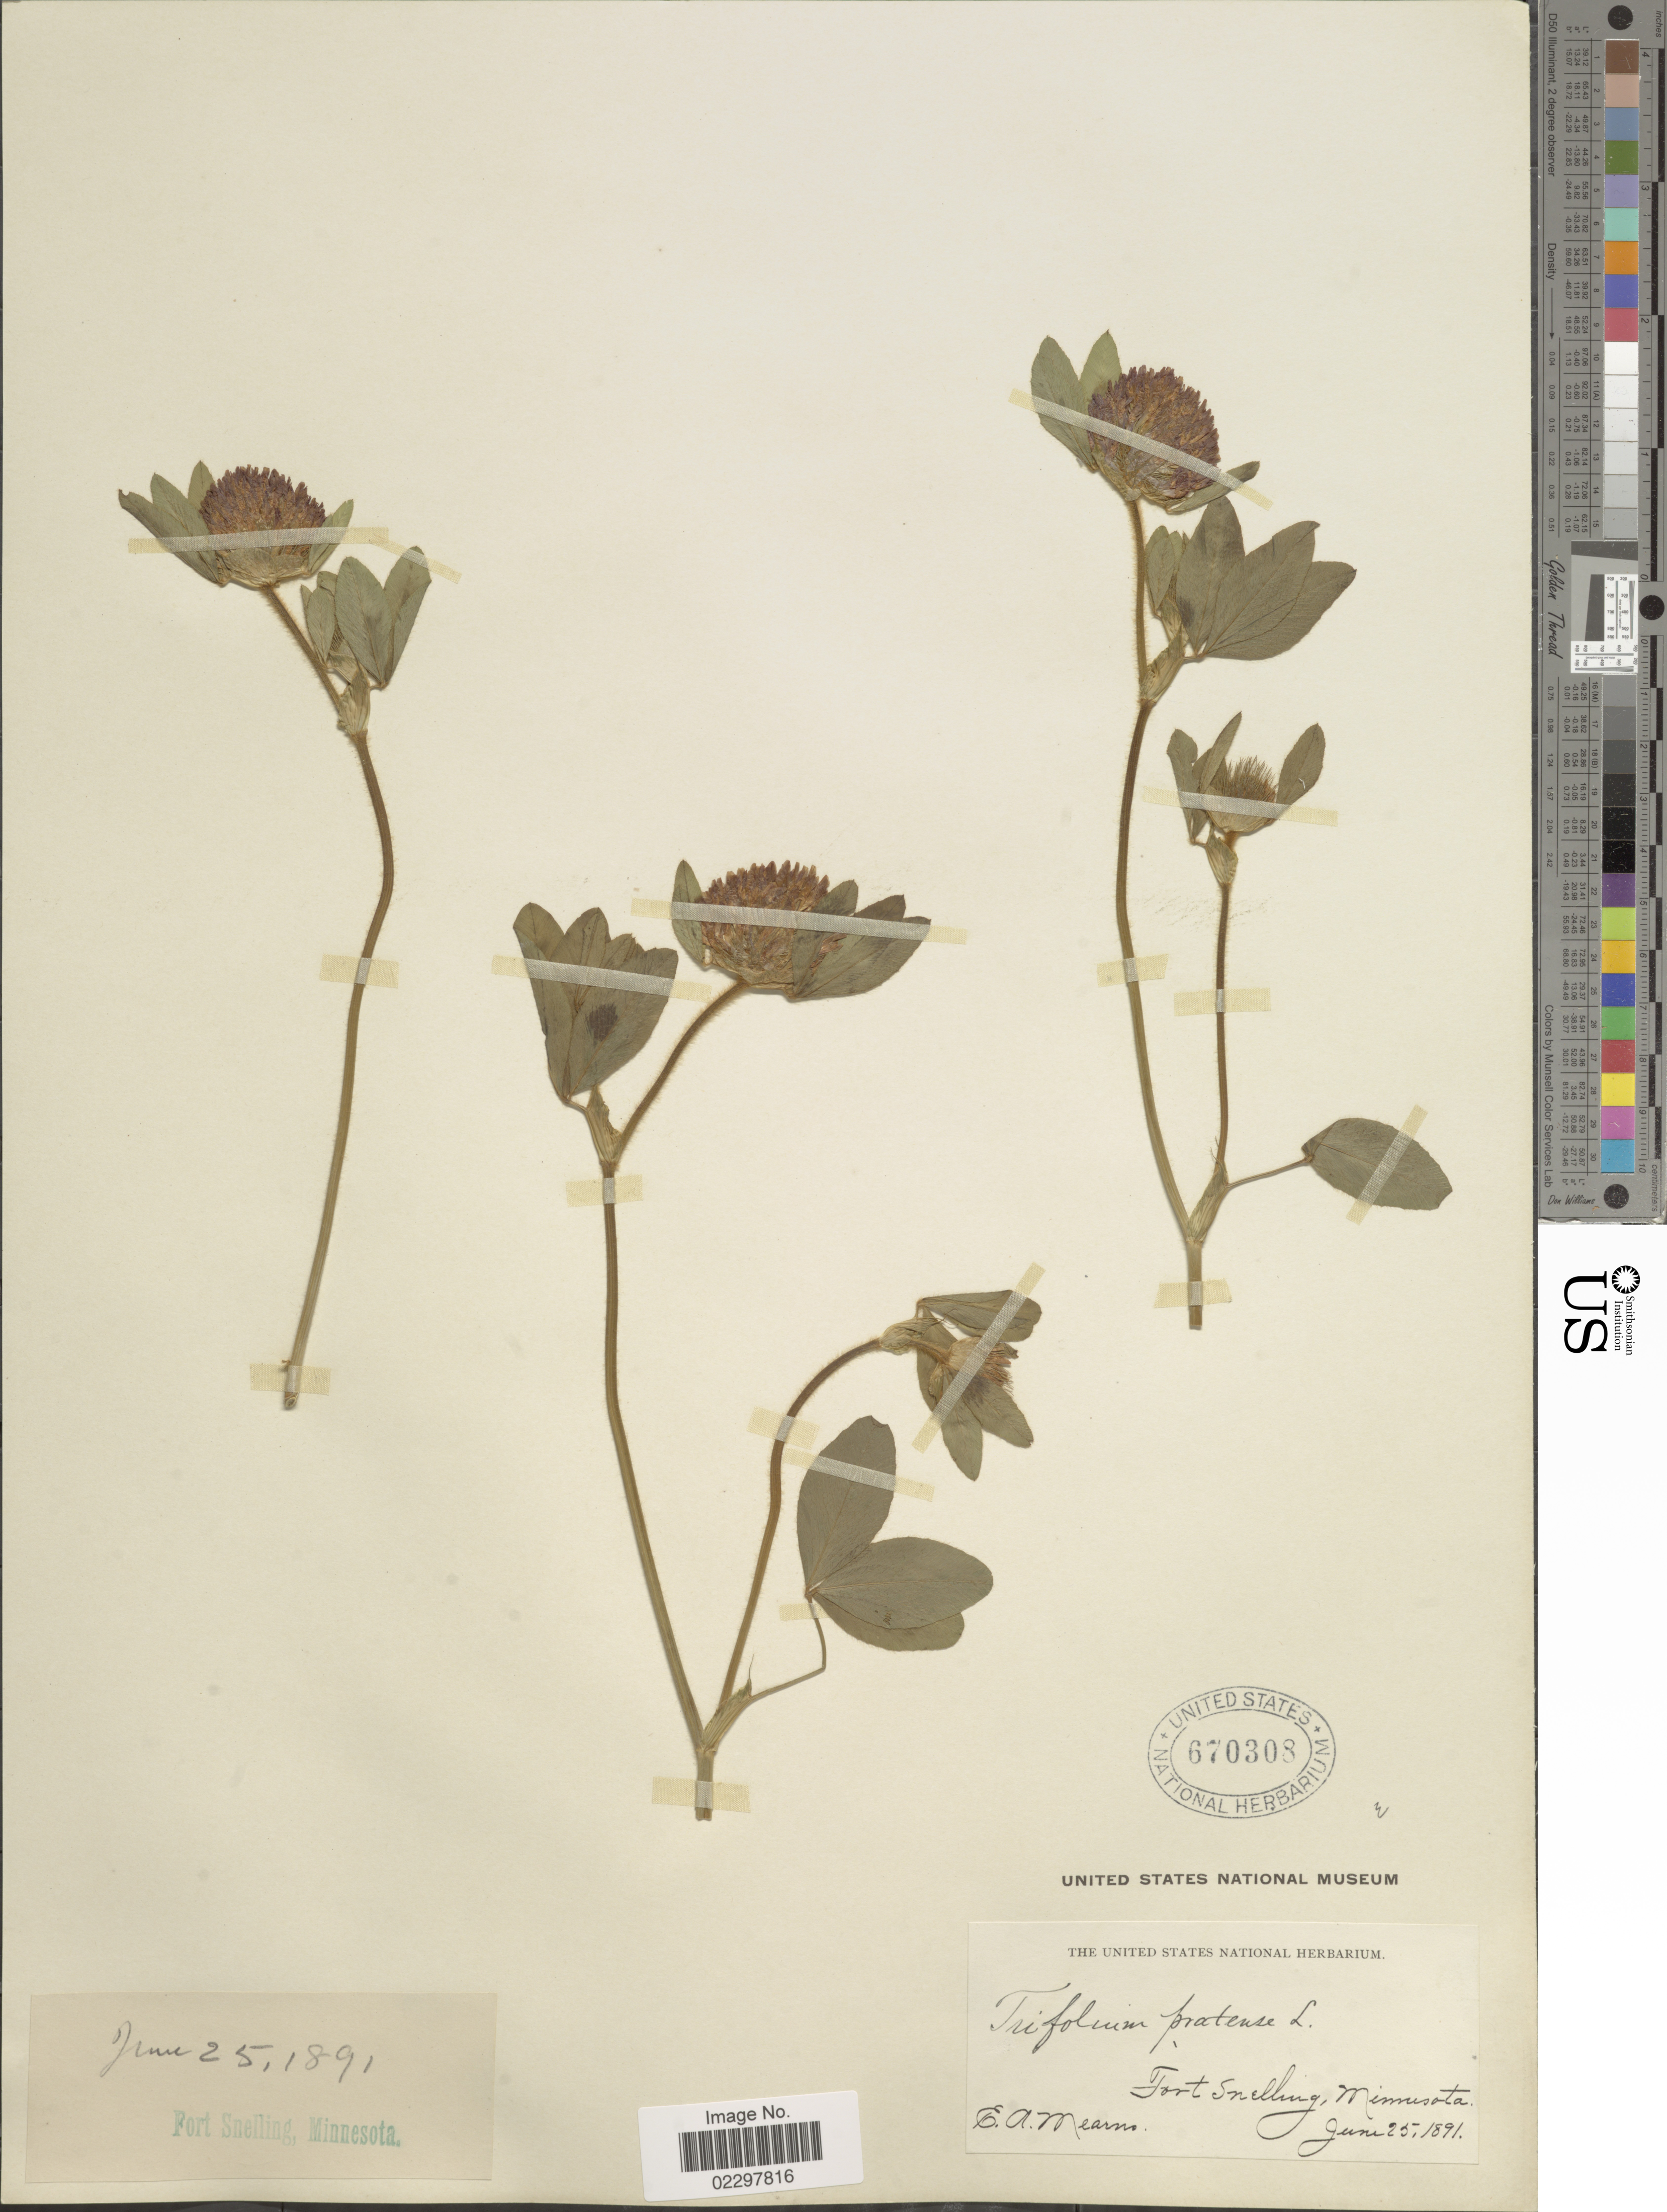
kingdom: Plantae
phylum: Tracheophyta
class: Magnoliopsida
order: Fabales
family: Fabaceae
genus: Trifolium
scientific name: Trifolium pratense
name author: L.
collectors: E. A. Mearns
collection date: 1891-06-25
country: United States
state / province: Minnesota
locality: Fort Snelling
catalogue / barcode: US 670308